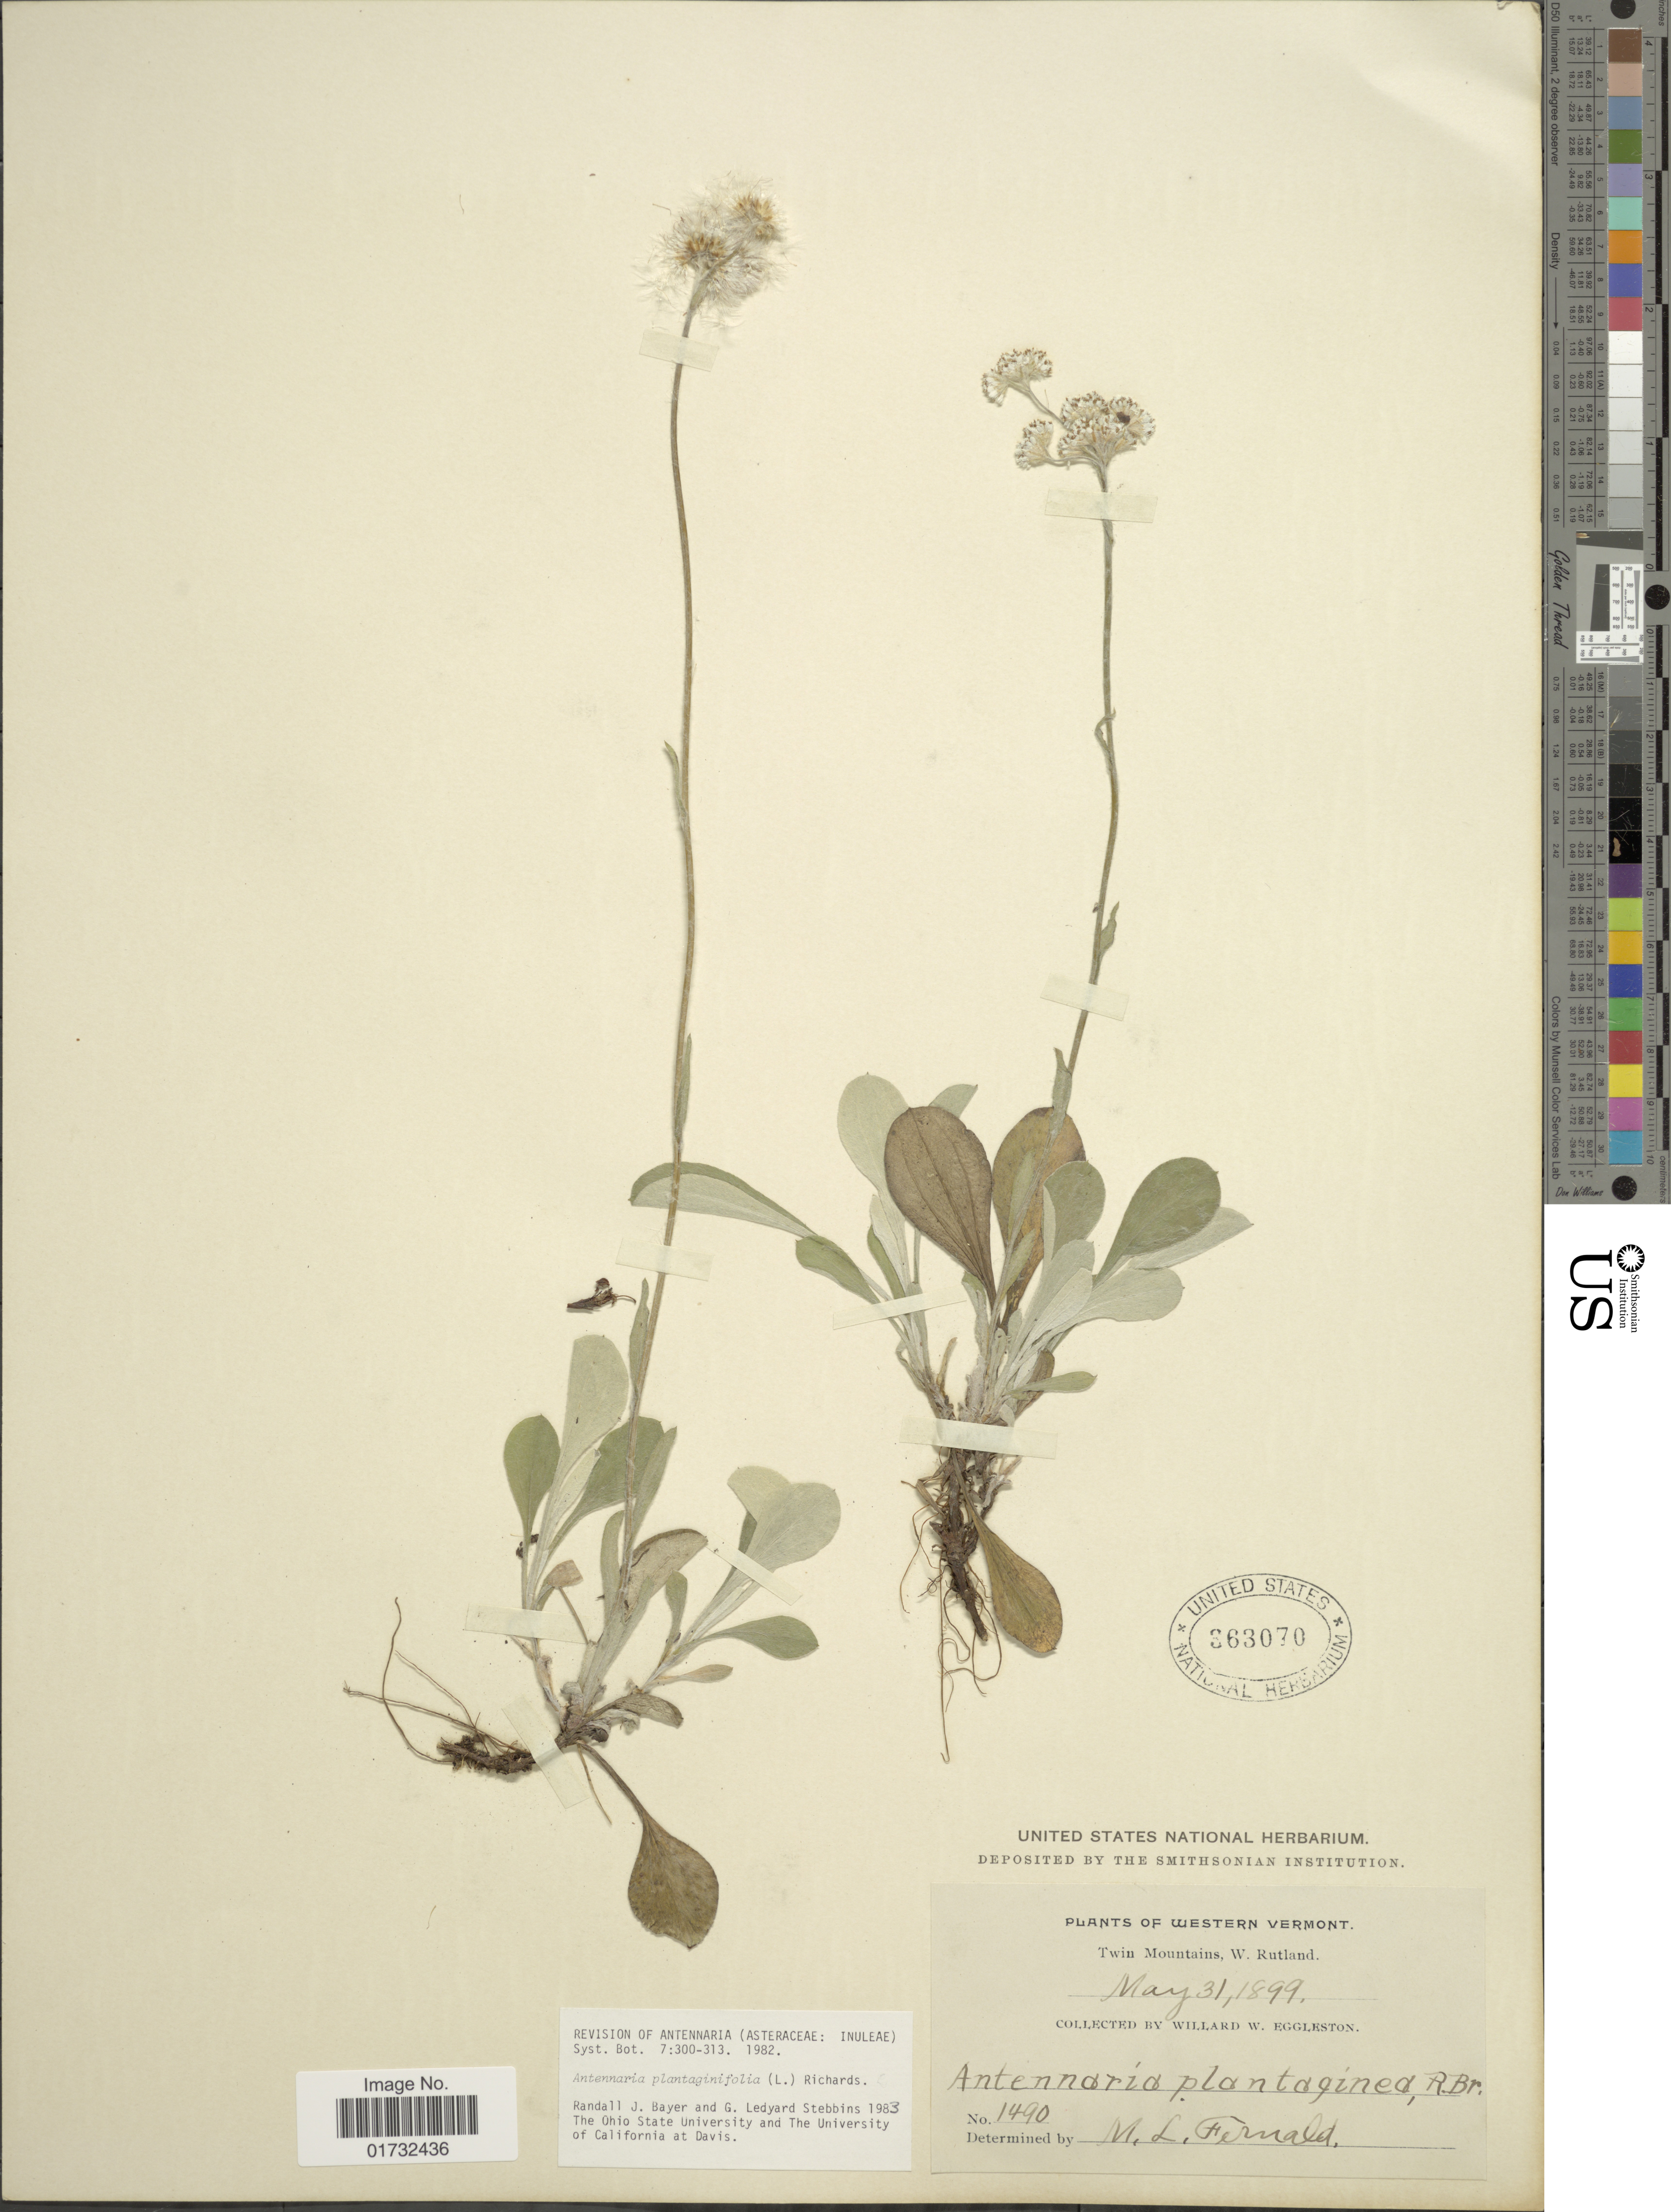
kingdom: Plantae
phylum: Tracheophyta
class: Magnoliopsida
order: Asterales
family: Asteraceae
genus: Antennaria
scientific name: Antennaria plantaginifolia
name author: (L.) Richardson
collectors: W. W. Eggleston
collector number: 1490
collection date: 1899-05-31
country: United States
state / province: Vermont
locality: Western Vermont. Twin Mountains, W. Rutland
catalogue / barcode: US 363070